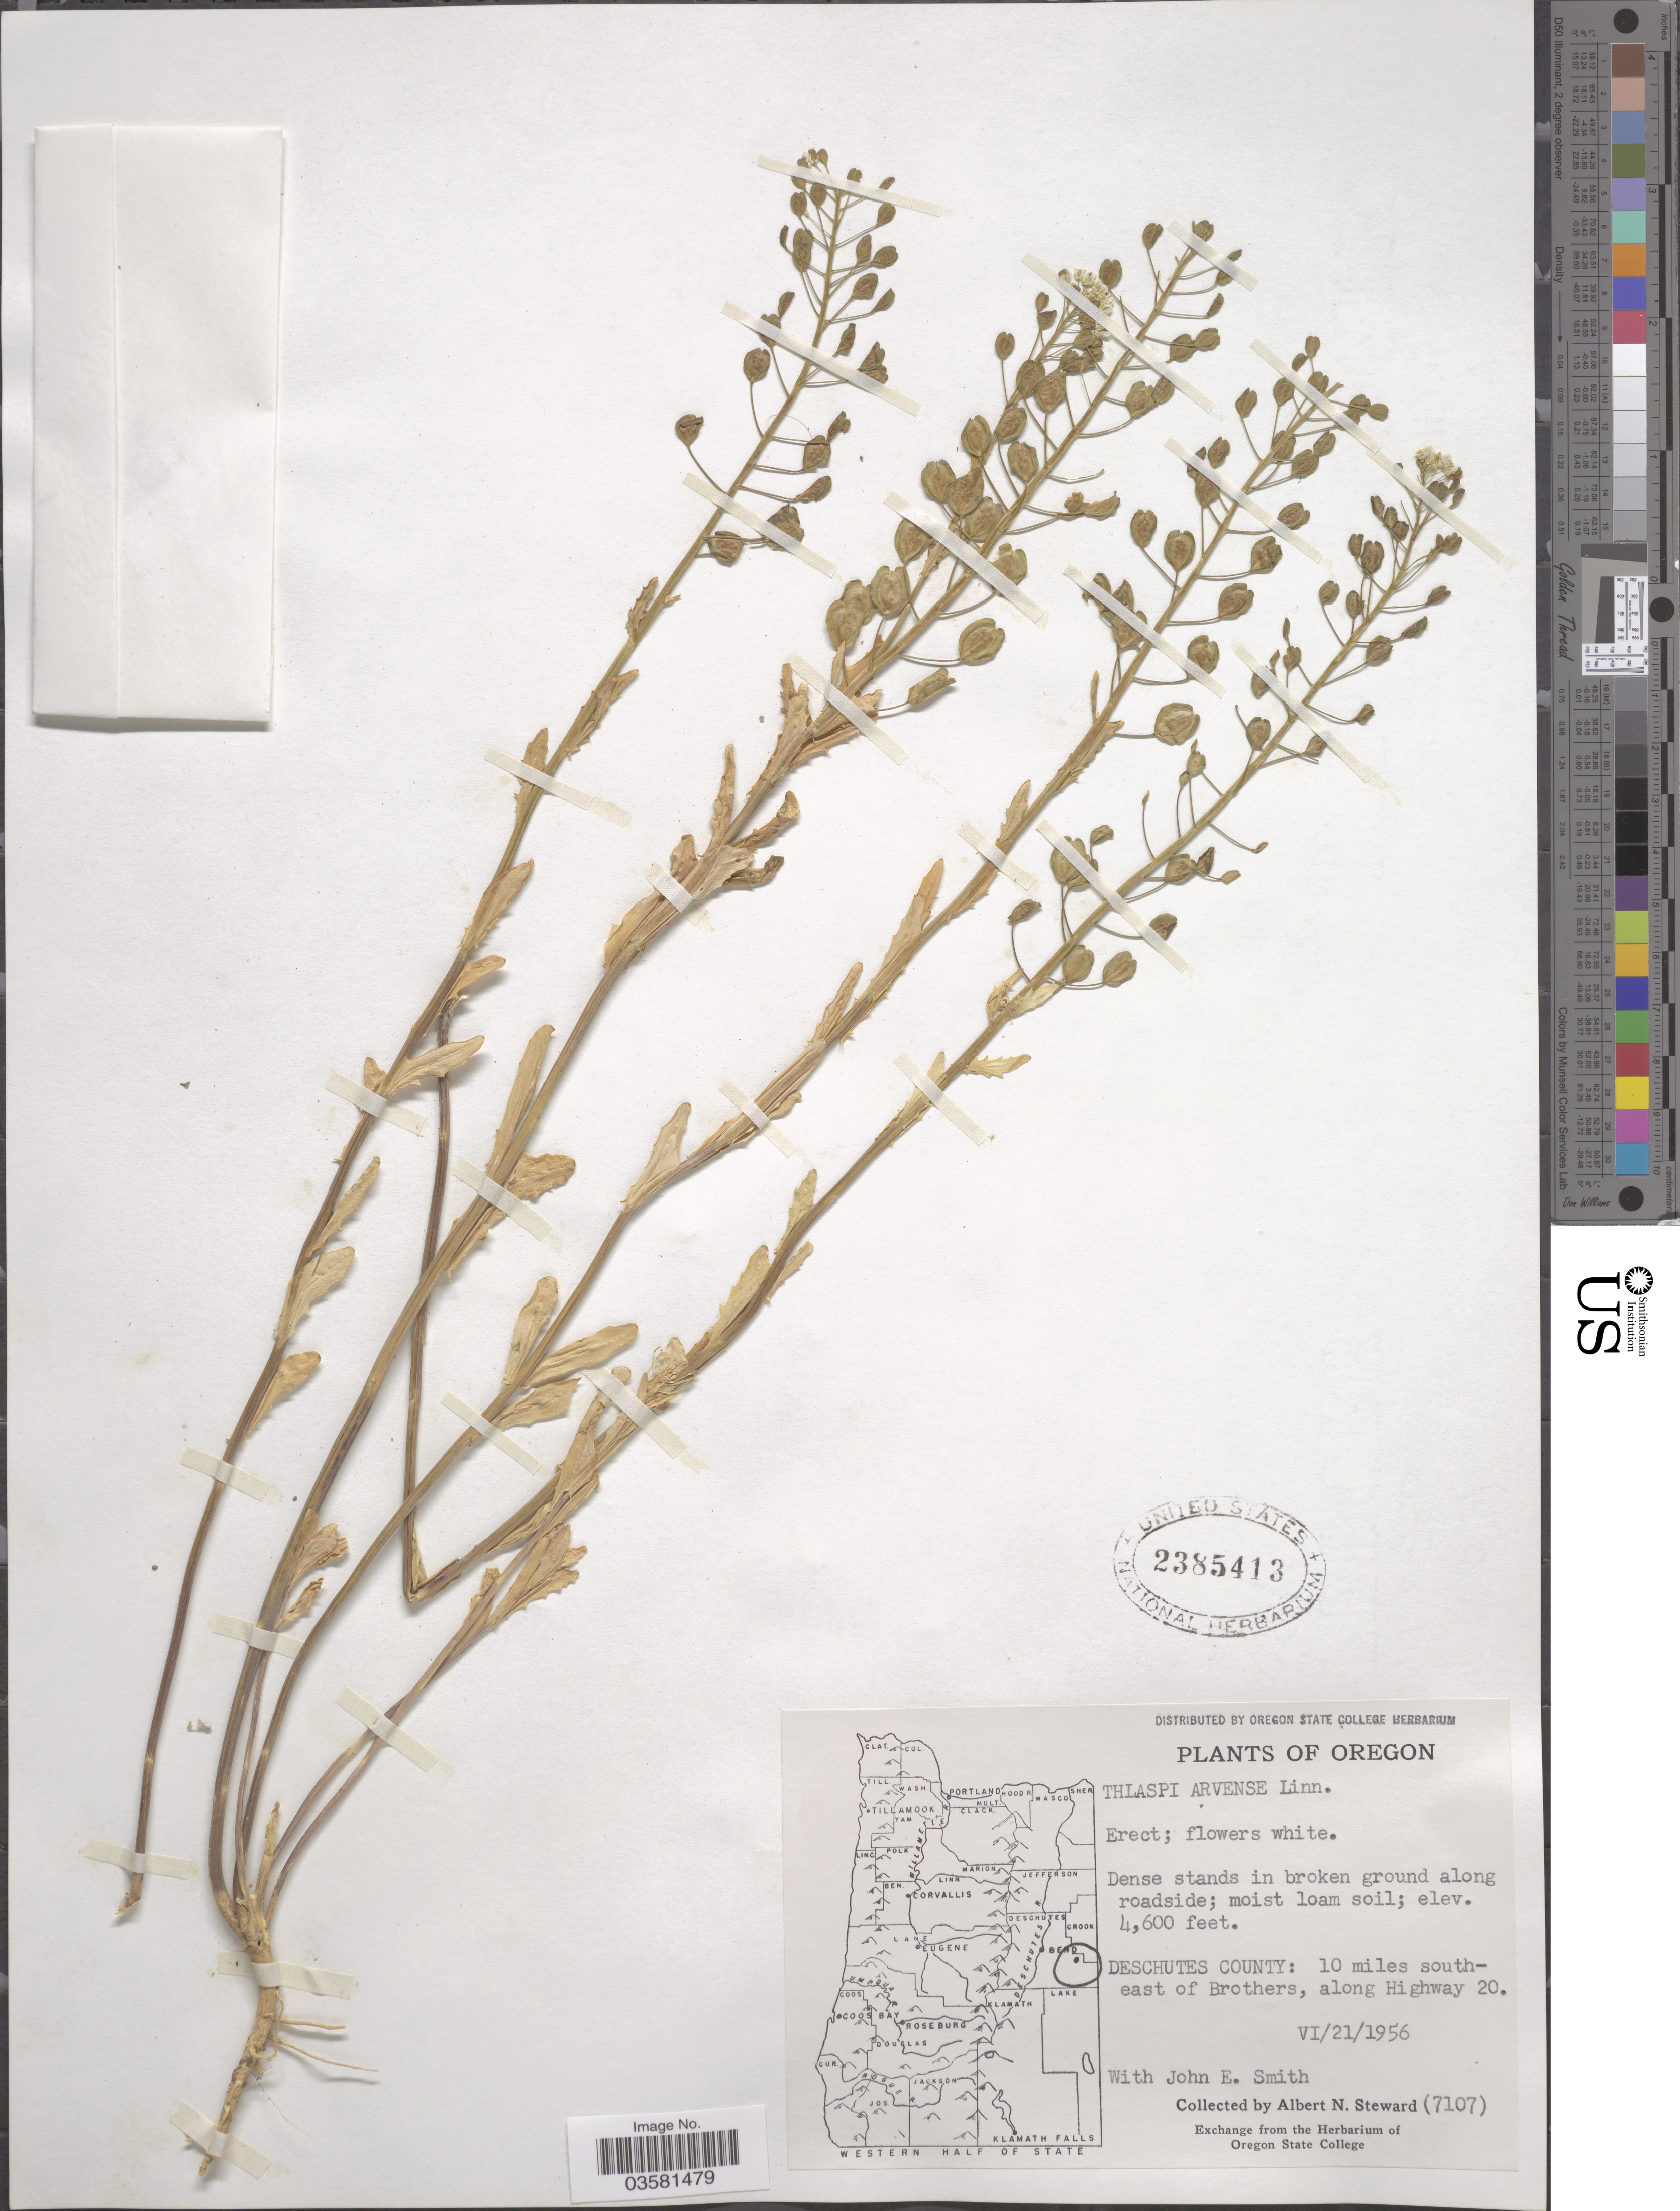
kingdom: Plantae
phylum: Tracheophyta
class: Magnoliopsida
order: Brassicales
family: Brassicaceae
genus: Thlaspi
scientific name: Thlaspi arvense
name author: L.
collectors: A. N. Steward & J. Smith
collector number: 7107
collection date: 1956-06-21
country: United States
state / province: Oregon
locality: Deschutes County: 10 miles southeast of Brothers, along Highway 20.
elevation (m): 1402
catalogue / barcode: US 2385413